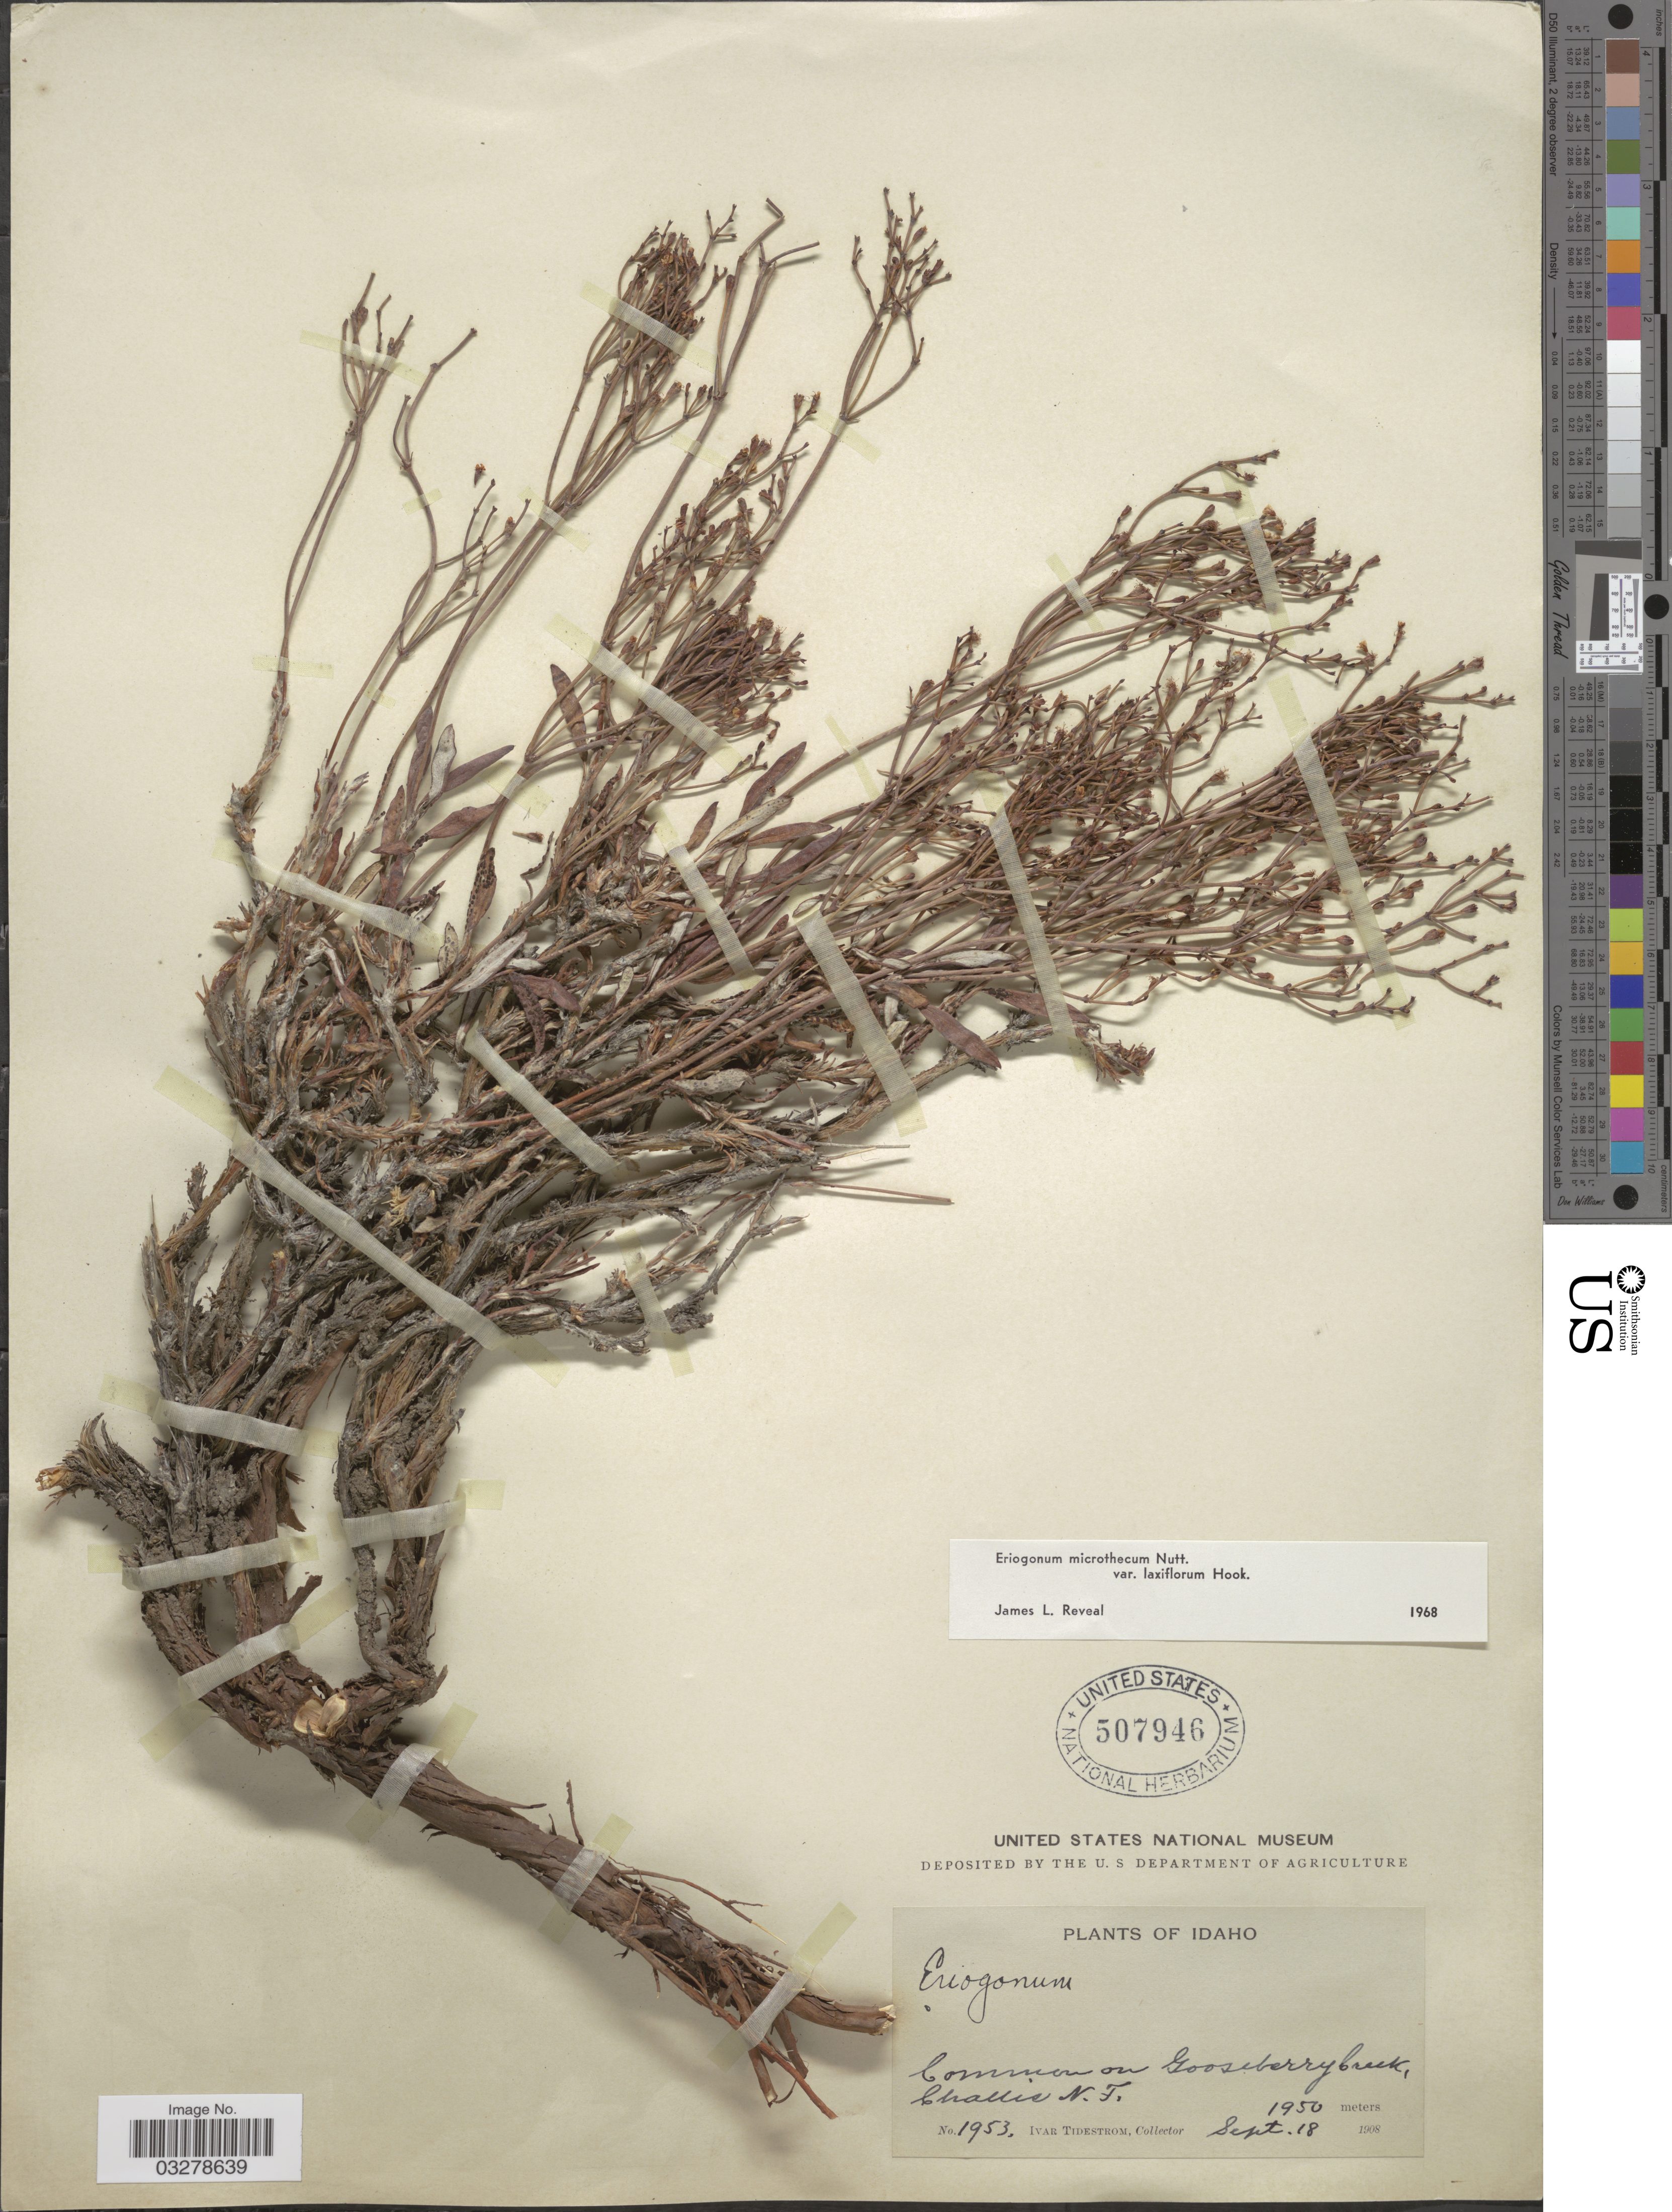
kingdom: Plantae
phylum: Tracheophyta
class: Magnoliopsida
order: Caryophyllales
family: Polygonaceae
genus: Eriogonum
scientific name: Eriogonum microtheca var. laxiflorum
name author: Hook.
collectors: I. F. Tidestrom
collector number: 1953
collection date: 1908-09-18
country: United States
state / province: Idaho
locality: Common on Gooseberry Creek, Challis N.F.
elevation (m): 1950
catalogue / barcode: US 507946